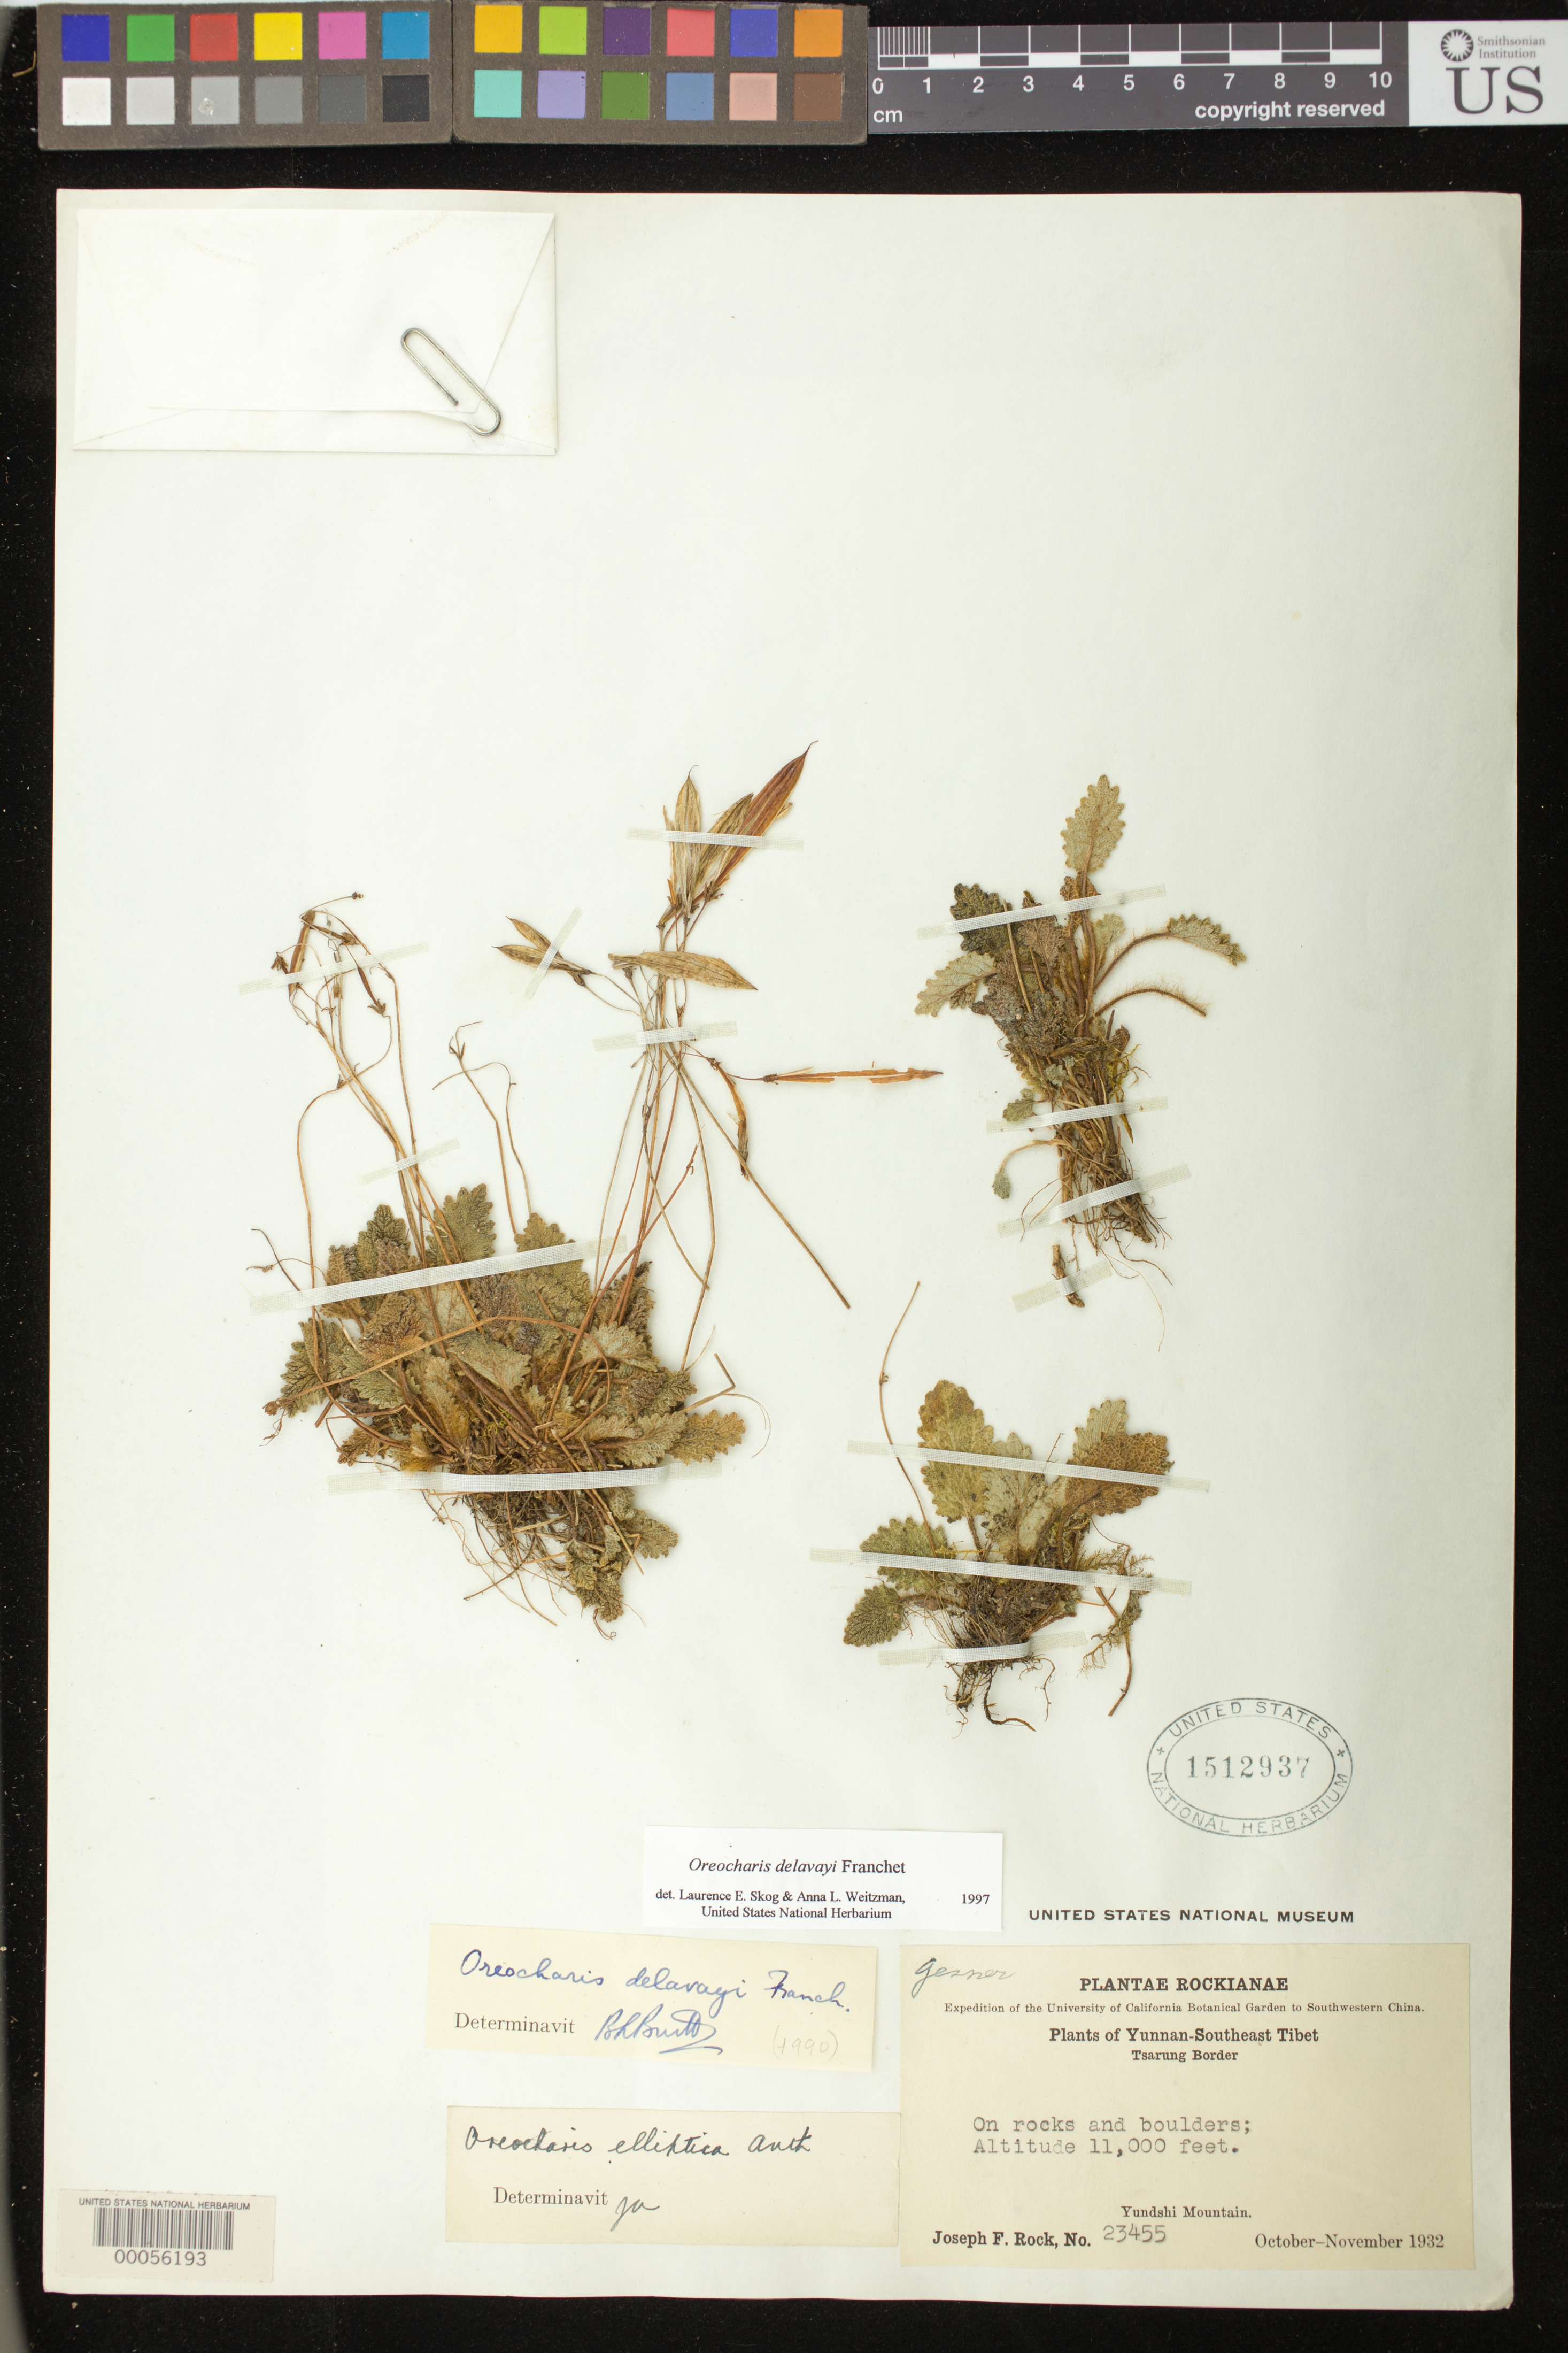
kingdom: Plantae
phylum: Tracheophyta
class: Magnoliopsida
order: Lamiales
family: Gesneriaceae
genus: Oreocharis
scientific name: Oreocharis delavayi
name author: Franch.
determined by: Burtt, B. L.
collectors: J. F. Rock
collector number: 23455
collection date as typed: Oct-Nov 1932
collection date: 1932-10/1932-11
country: China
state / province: Xizang / Yunnan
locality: Tsarung border, yundshi mountain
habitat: On rocks and boulders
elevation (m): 3353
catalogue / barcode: US 1512937